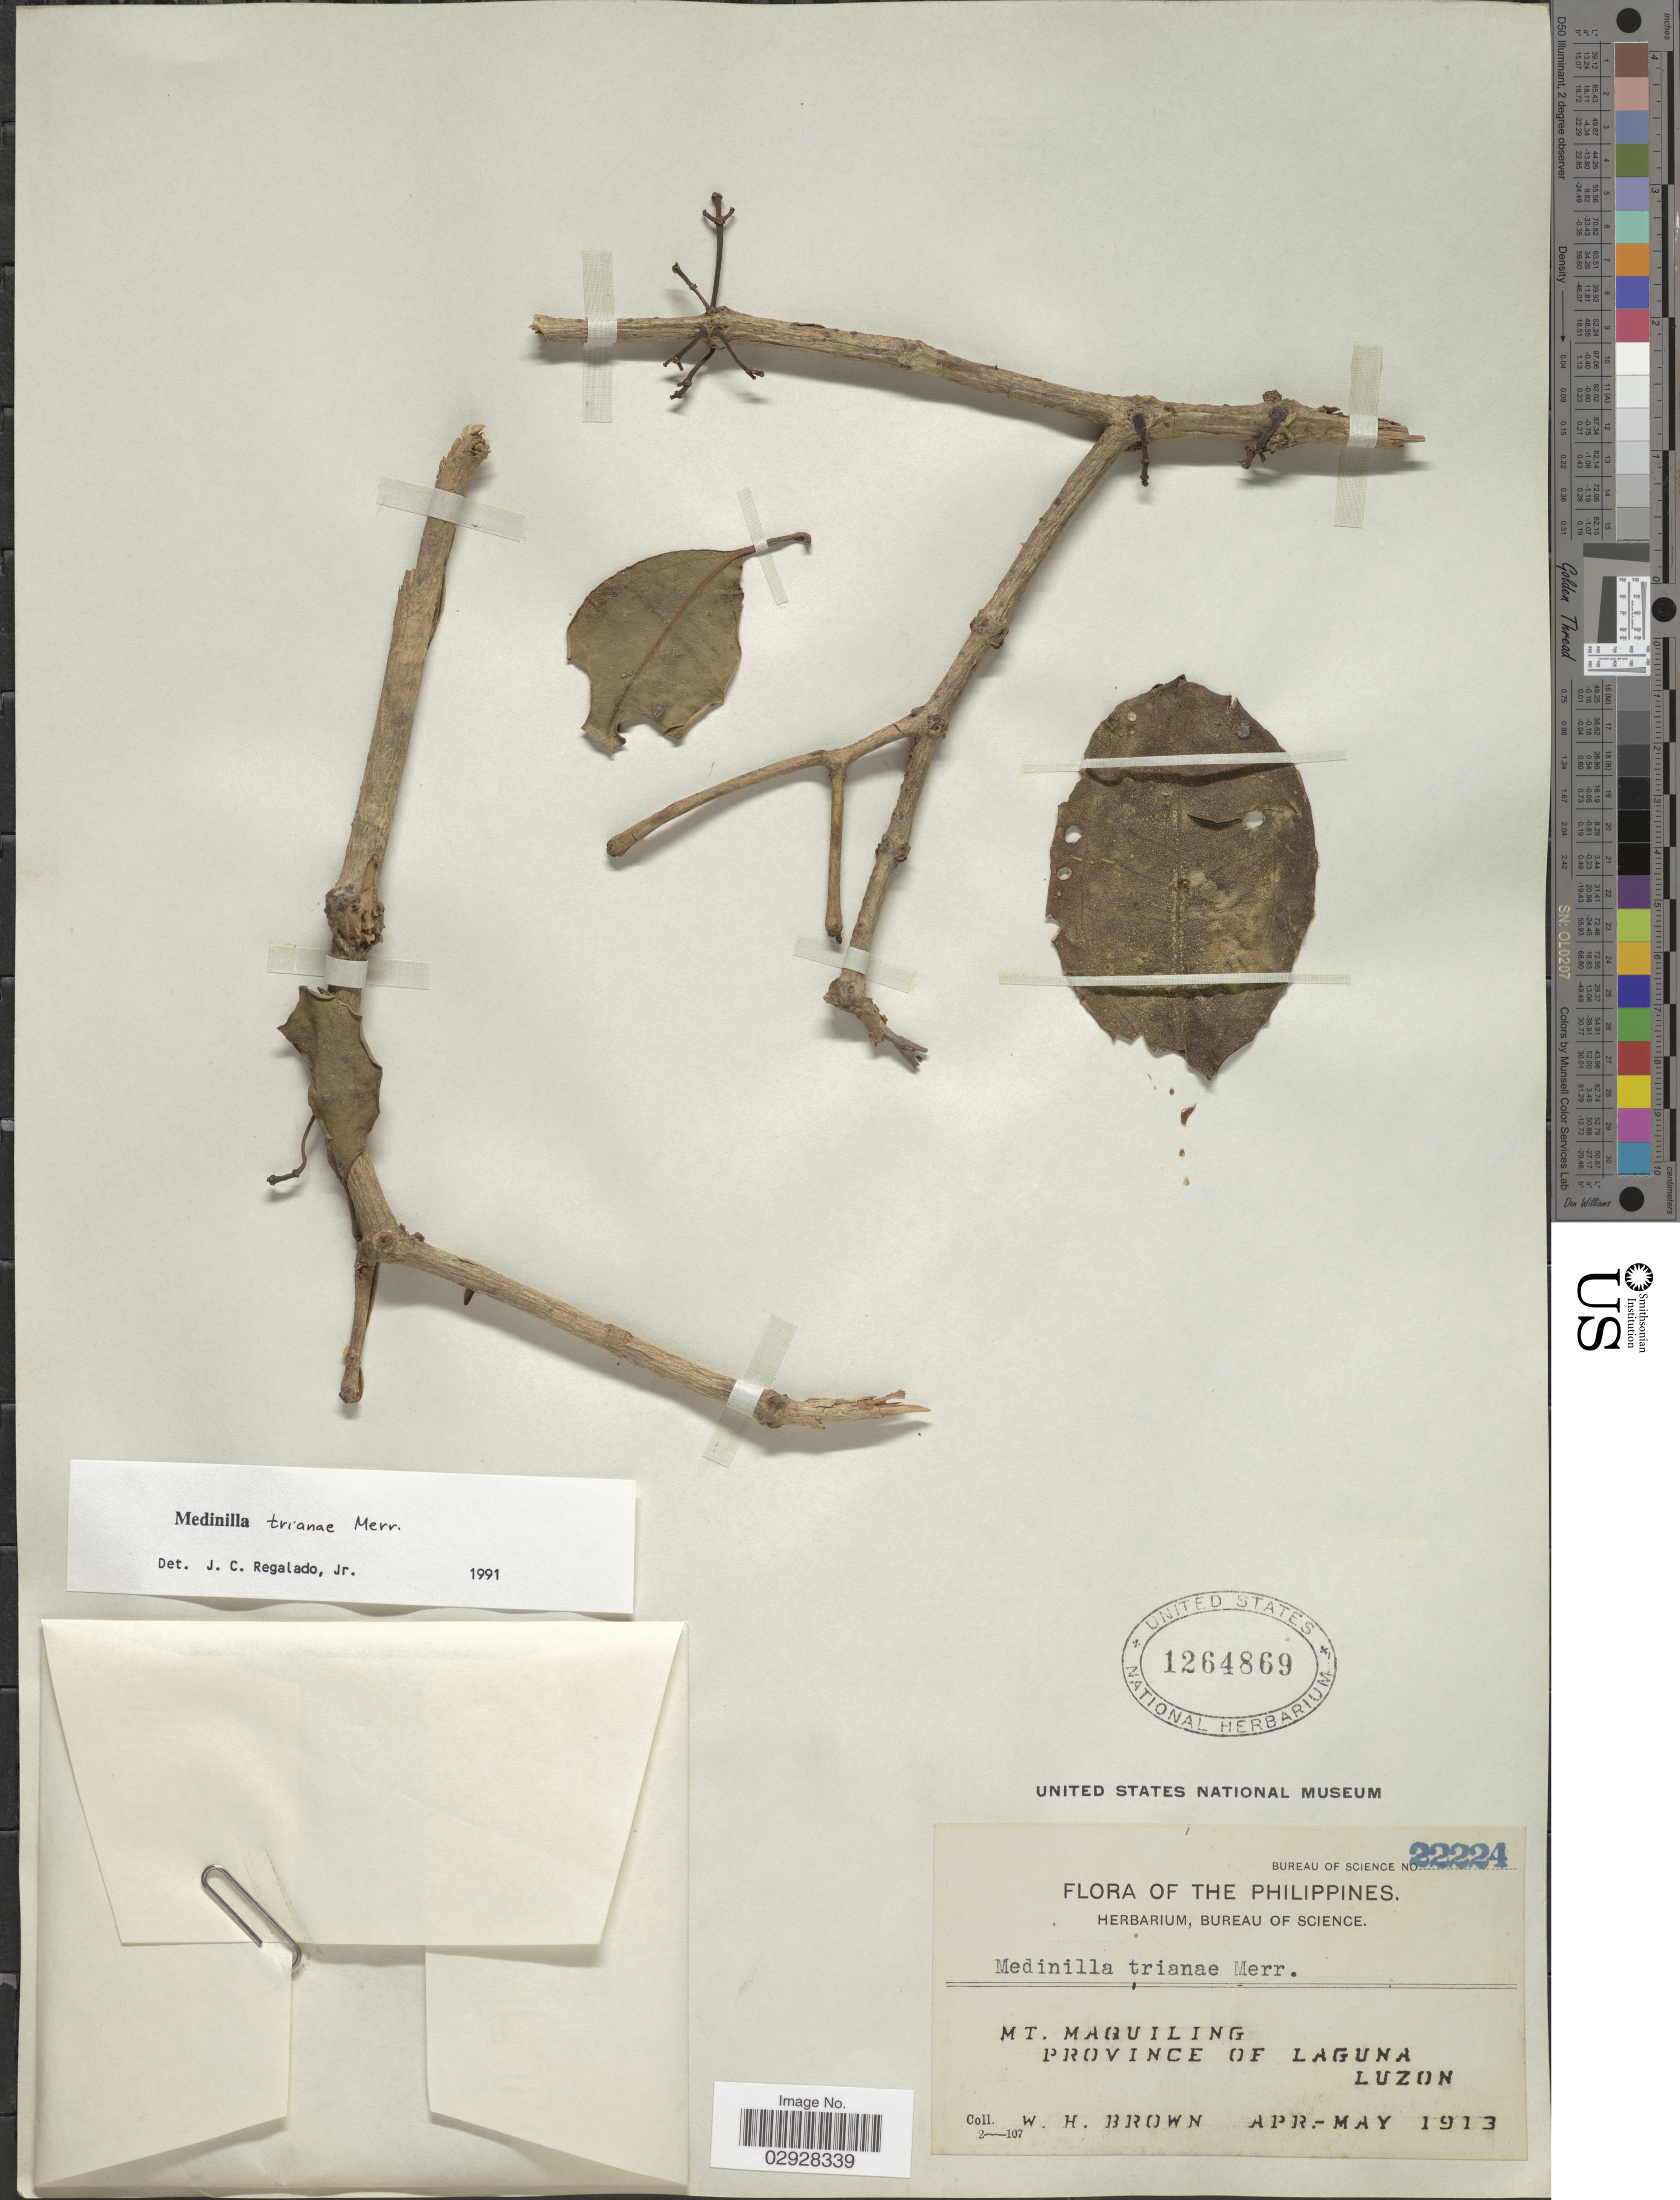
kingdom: Plantae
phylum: Tracheophyta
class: Magnoliopsida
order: Myrtales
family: Melastomataceae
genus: Medinilla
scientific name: Medinilla trianae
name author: Merr.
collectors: W. H. Brown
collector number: Bureau of Science 22224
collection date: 1913-04/1913-05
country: Philippines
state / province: Calabarzon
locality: Mt. Maquiling. Province of Laguna, Luzon.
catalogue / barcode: US 1264869